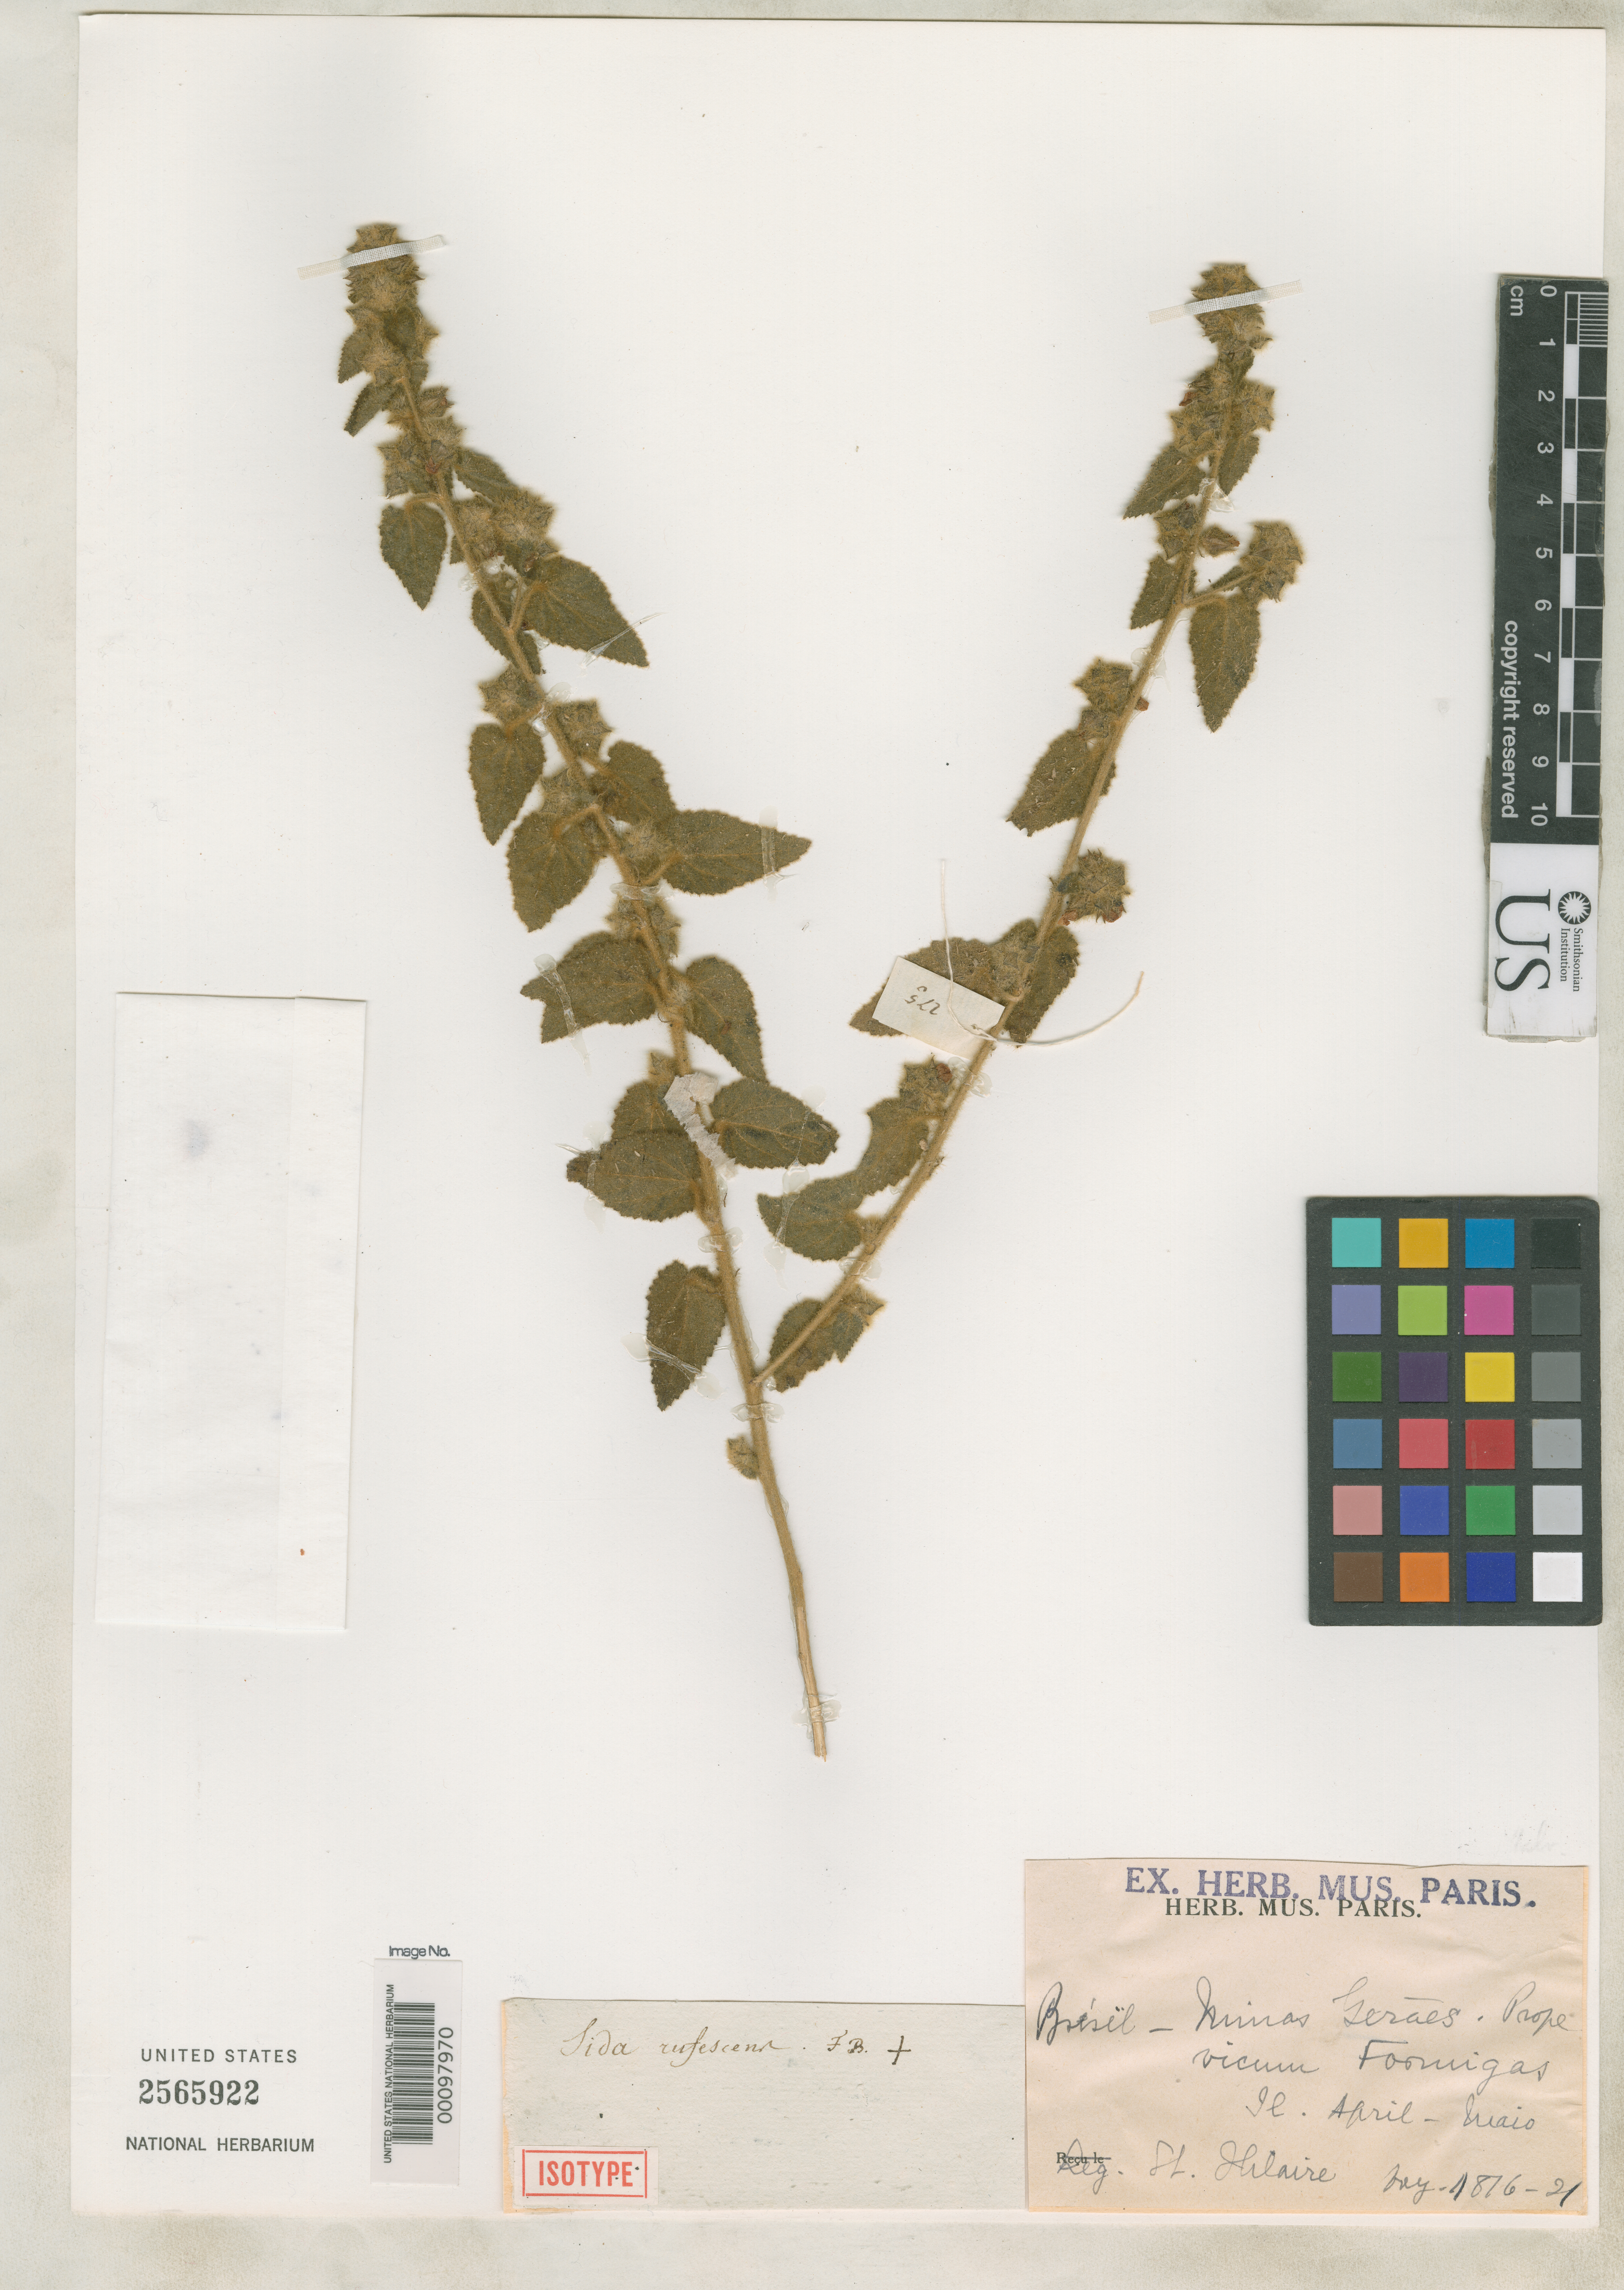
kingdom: Plantae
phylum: Tracheophyta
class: Magnoliopsida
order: Malvales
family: Malvaceae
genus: Sida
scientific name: Sida rufescens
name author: A. St.-Hil.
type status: Isotype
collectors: A. F. C. P. de Saint-Hilaire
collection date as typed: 1816 to -- --- 1821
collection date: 1816/1821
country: Brazil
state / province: Minas Gerais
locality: Formigas.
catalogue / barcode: US 2565922